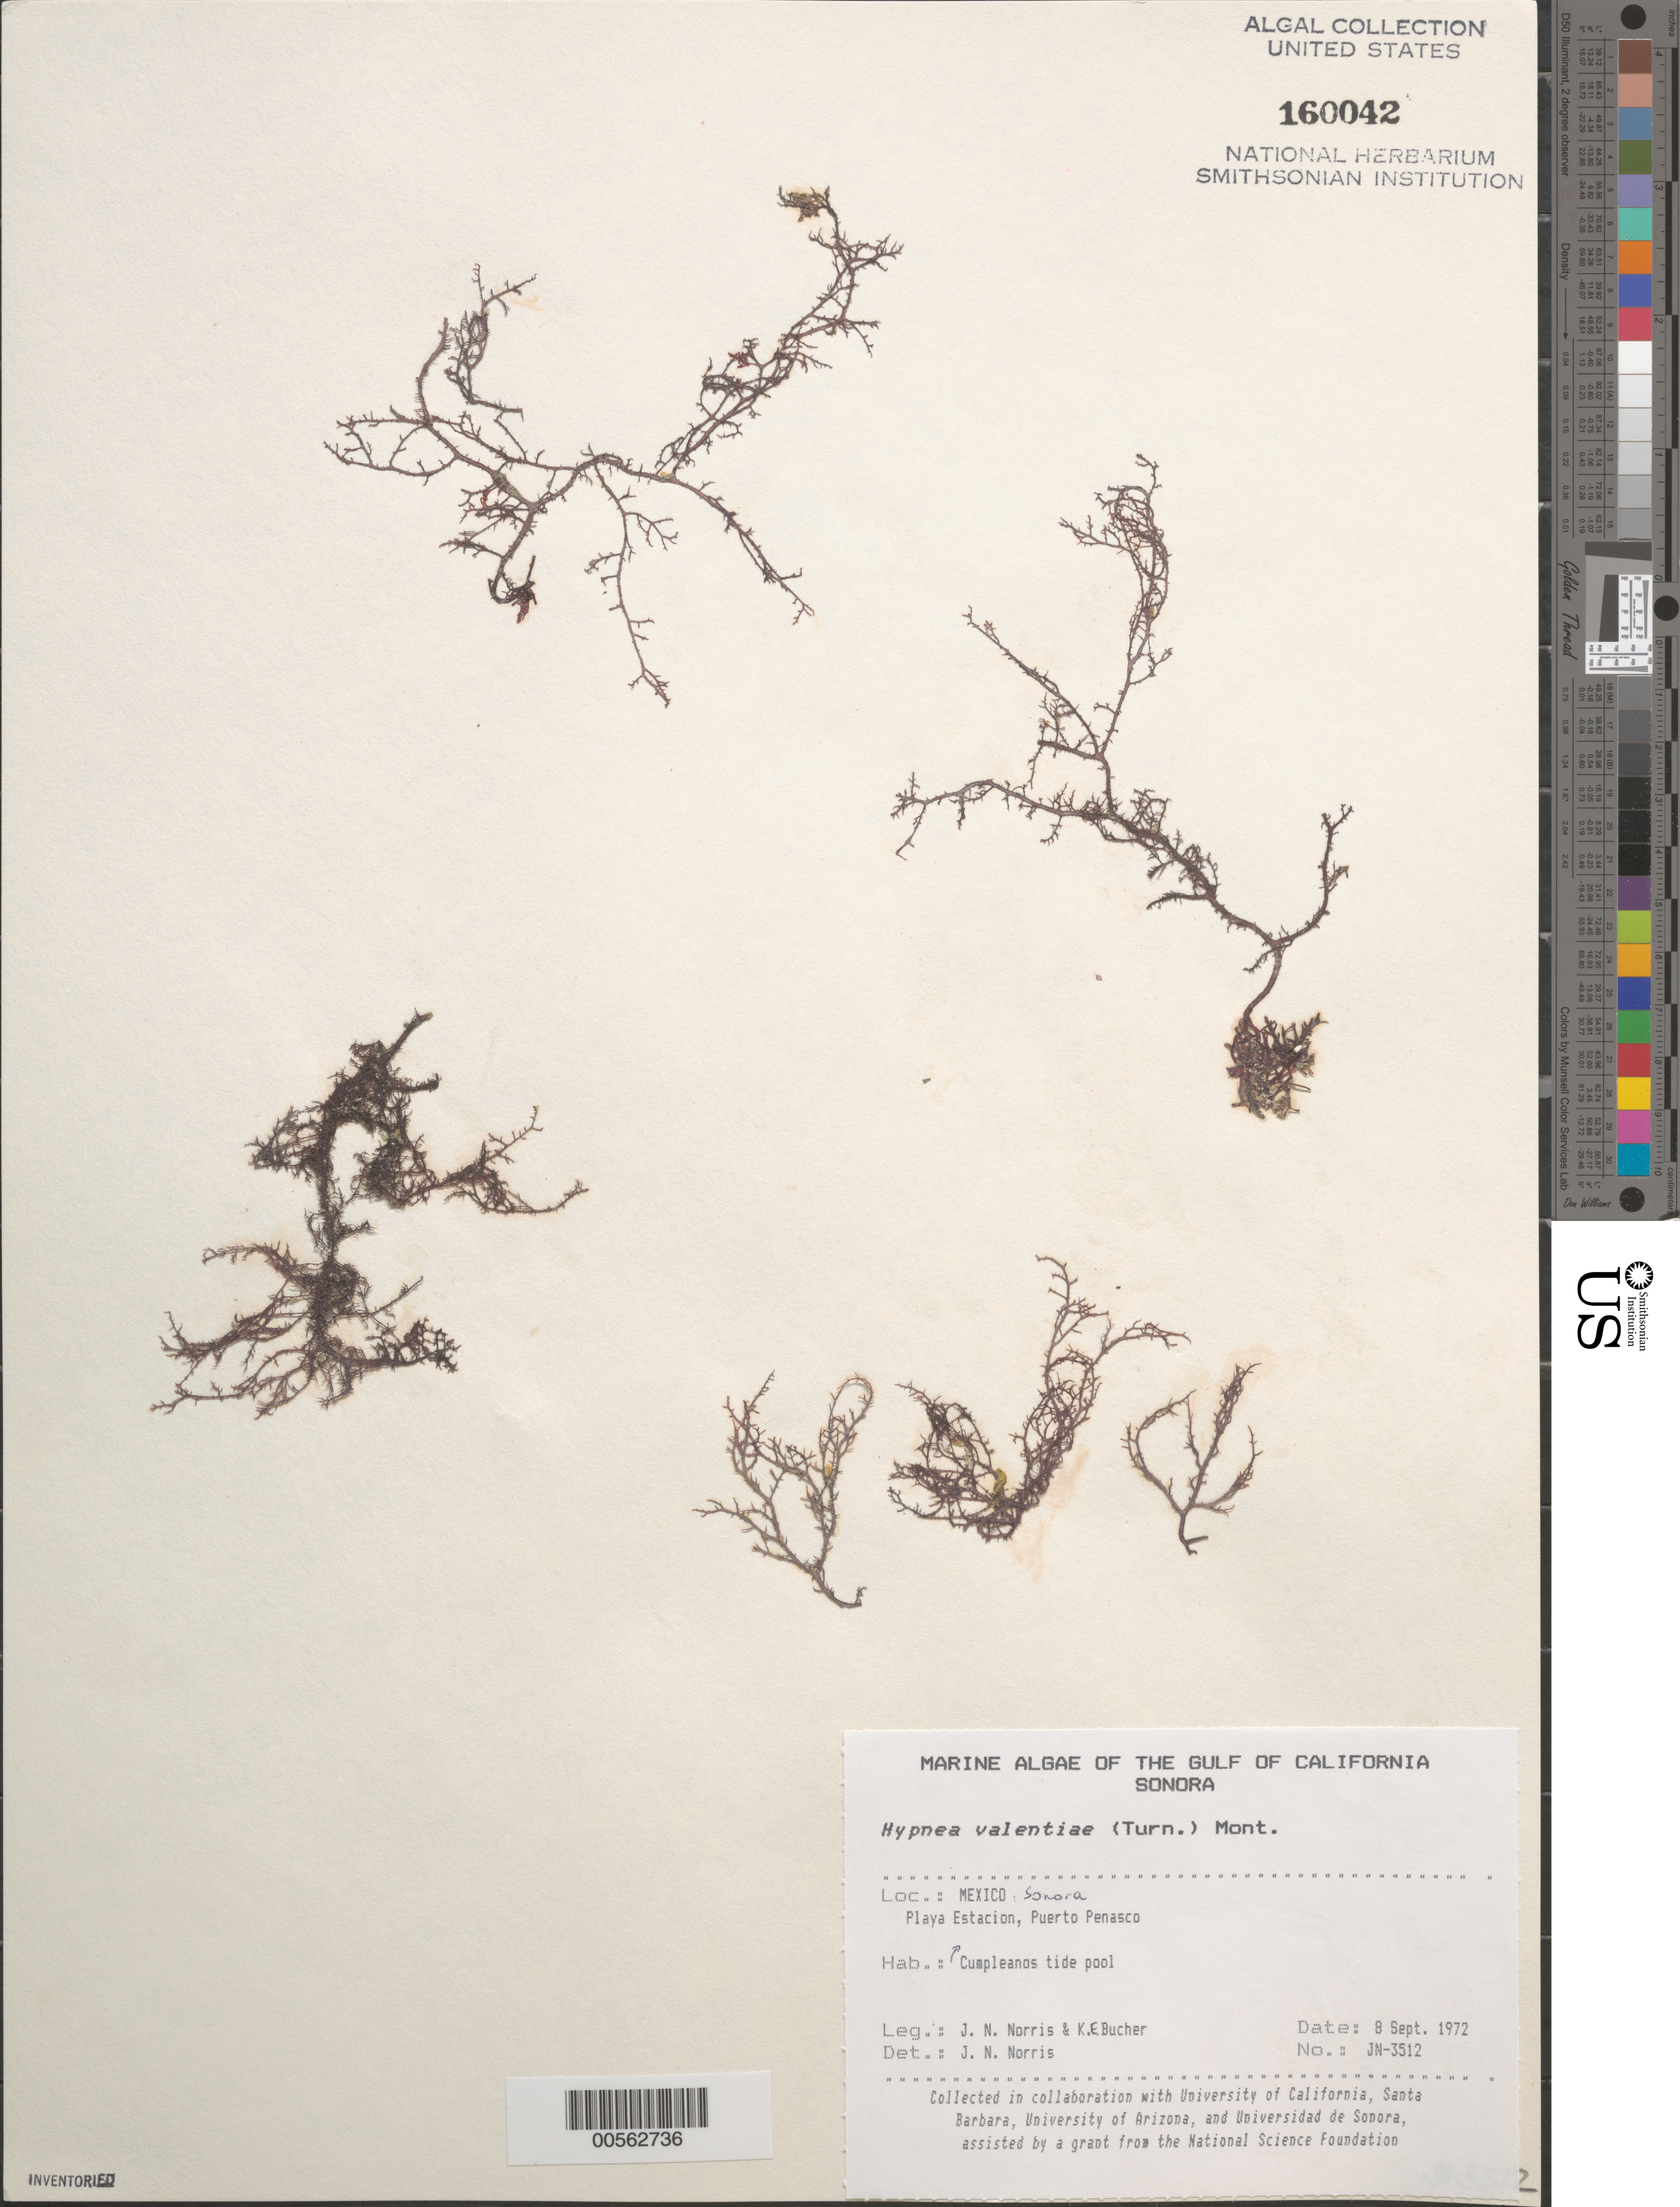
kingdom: Plantae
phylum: Rhodophyta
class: Florideophyceae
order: Gigartinales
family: Cystocloniaceae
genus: Hypnea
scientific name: Hypnea valentiae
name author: (Turner) Mont.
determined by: Norris, James N.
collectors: J. N. Norris & K. E. Bucher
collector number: JN-3512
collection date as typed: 08 Sep 1972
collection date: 1972-09-08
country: Mexico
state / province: Sonora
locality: Playa Estacion, Puerto Penasco, Cumpleanos tide pool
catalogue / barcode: US 160042